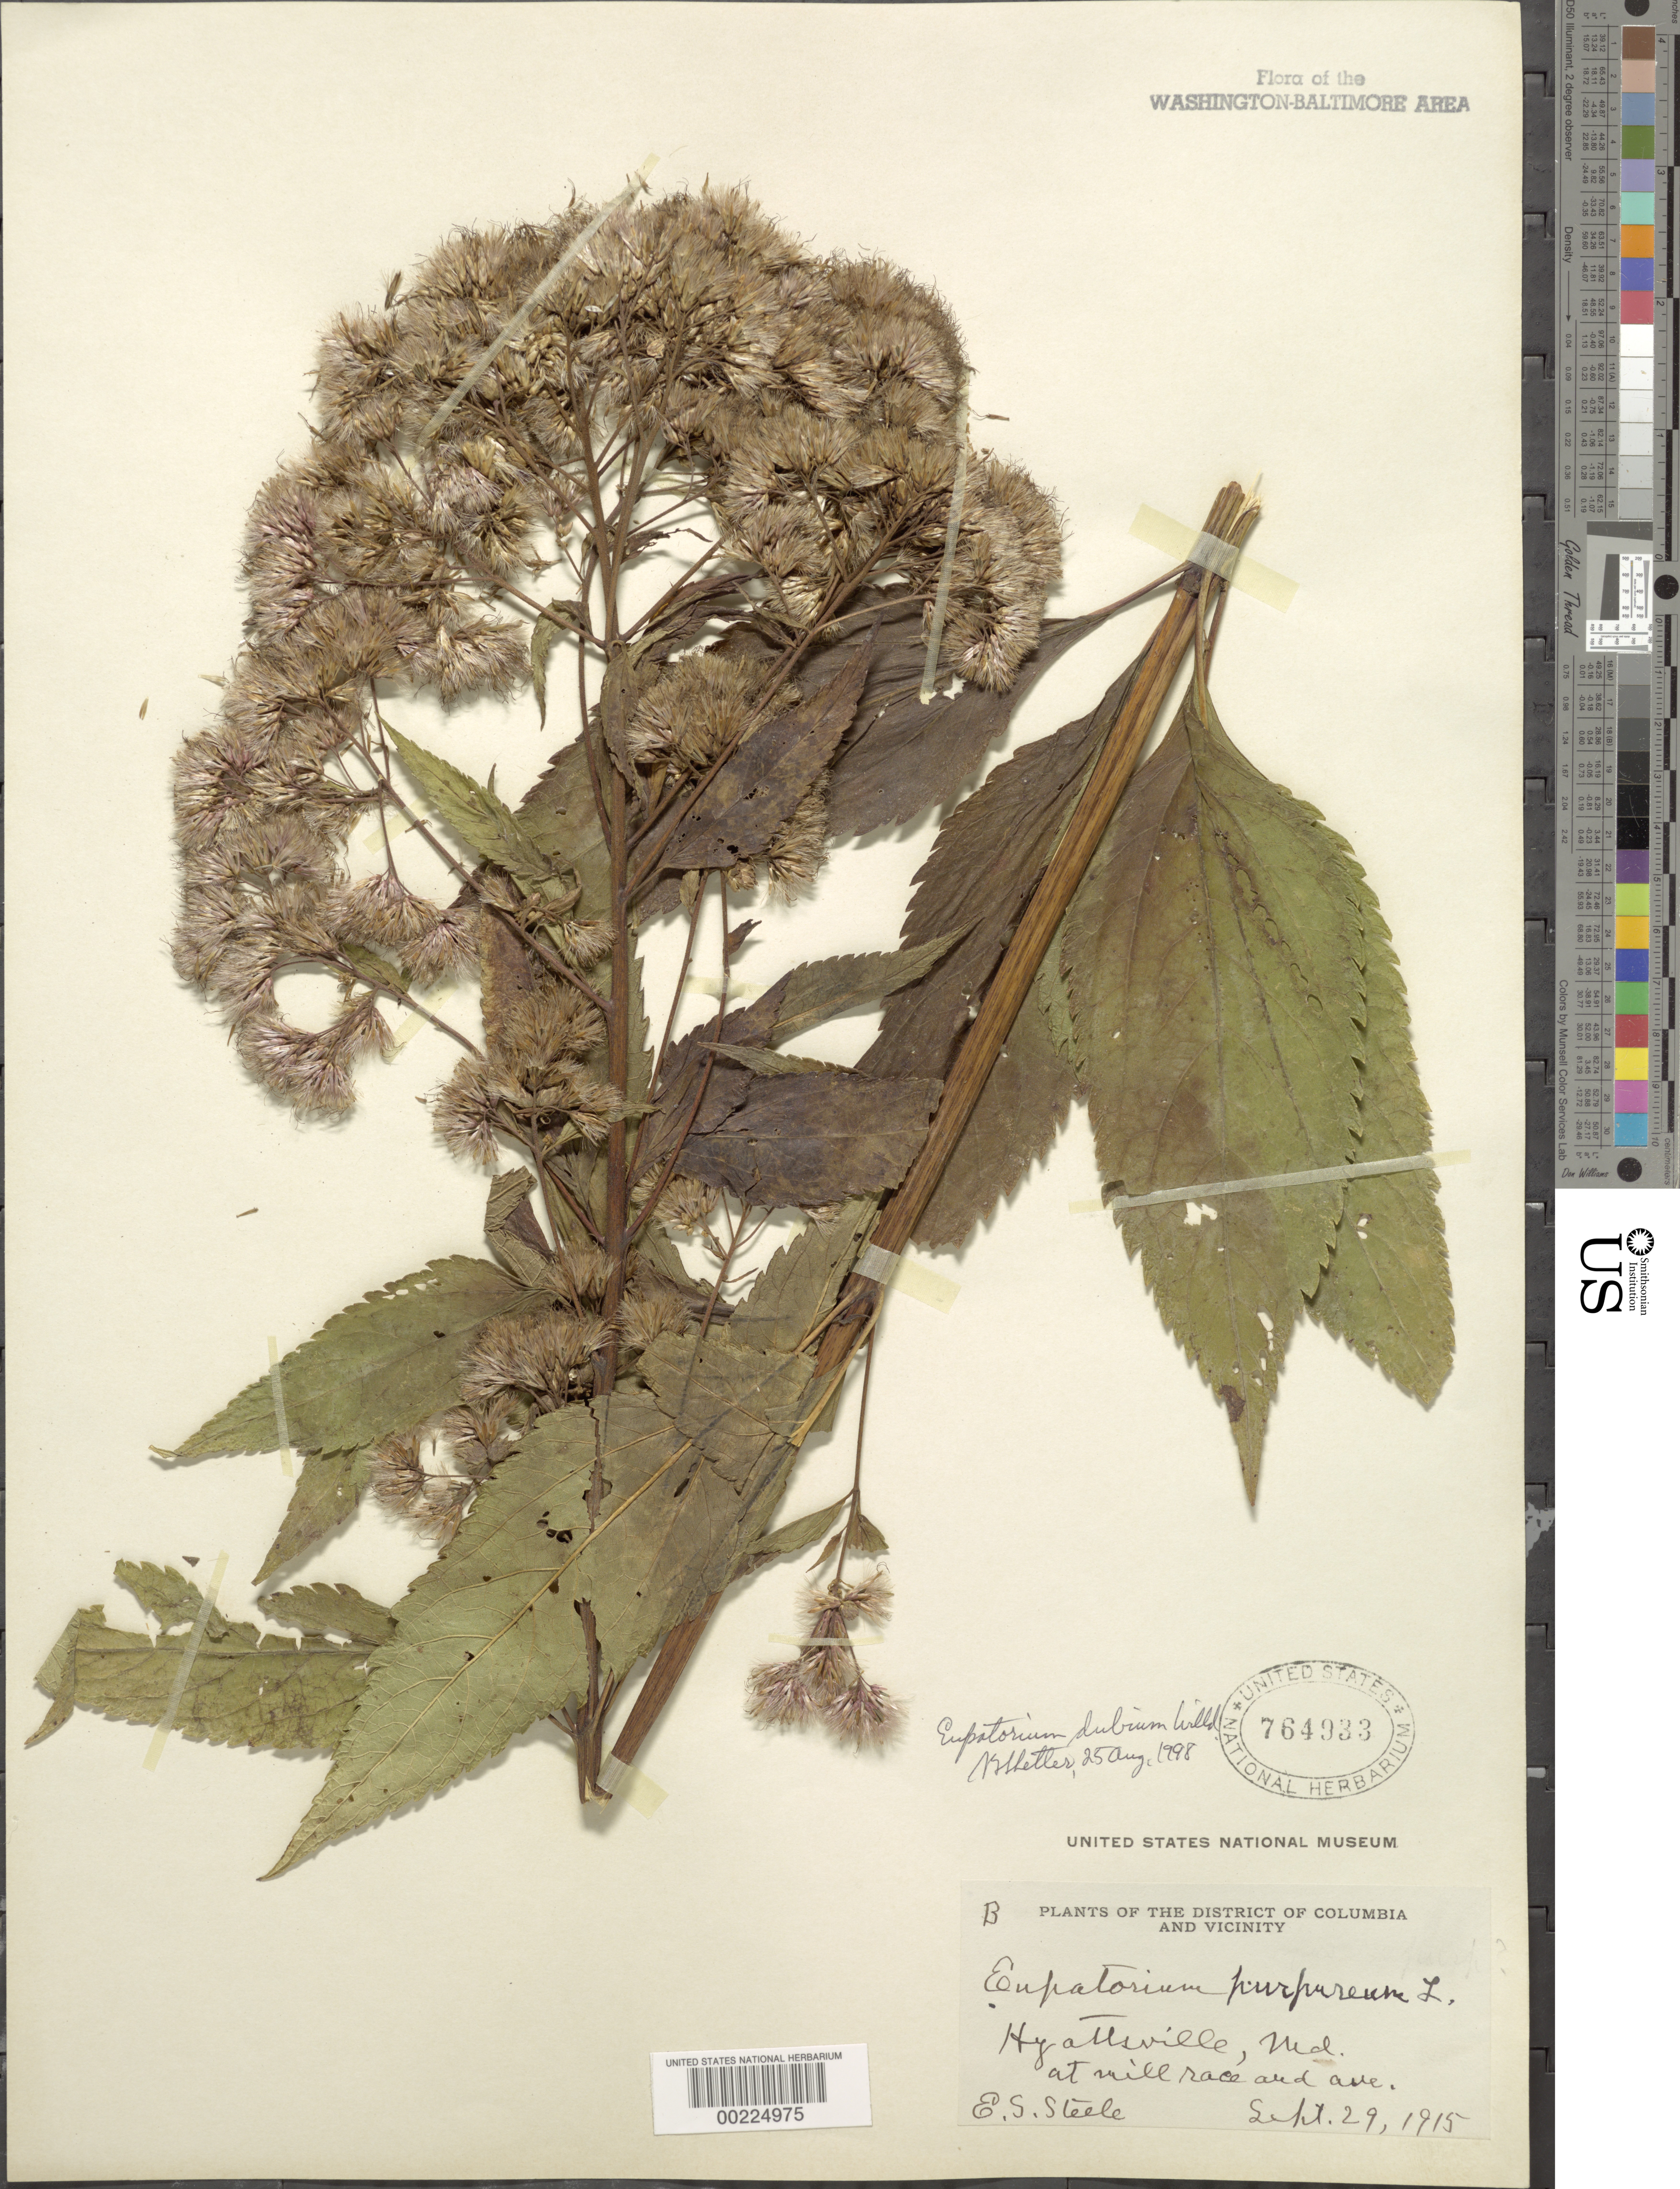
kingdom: Plantae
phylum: Tracheophyta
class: Magnoliopsida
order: Asterales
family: Asteraceae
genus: Eupatorium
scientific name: Eupatorium dubium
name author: Willd. ex Poir.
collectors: E. Steele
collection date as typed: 29 Sep 1915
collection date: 1915-09-29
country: United States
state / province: Maryland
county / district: Prince George's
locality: Hyattsville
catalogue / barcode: US 764933